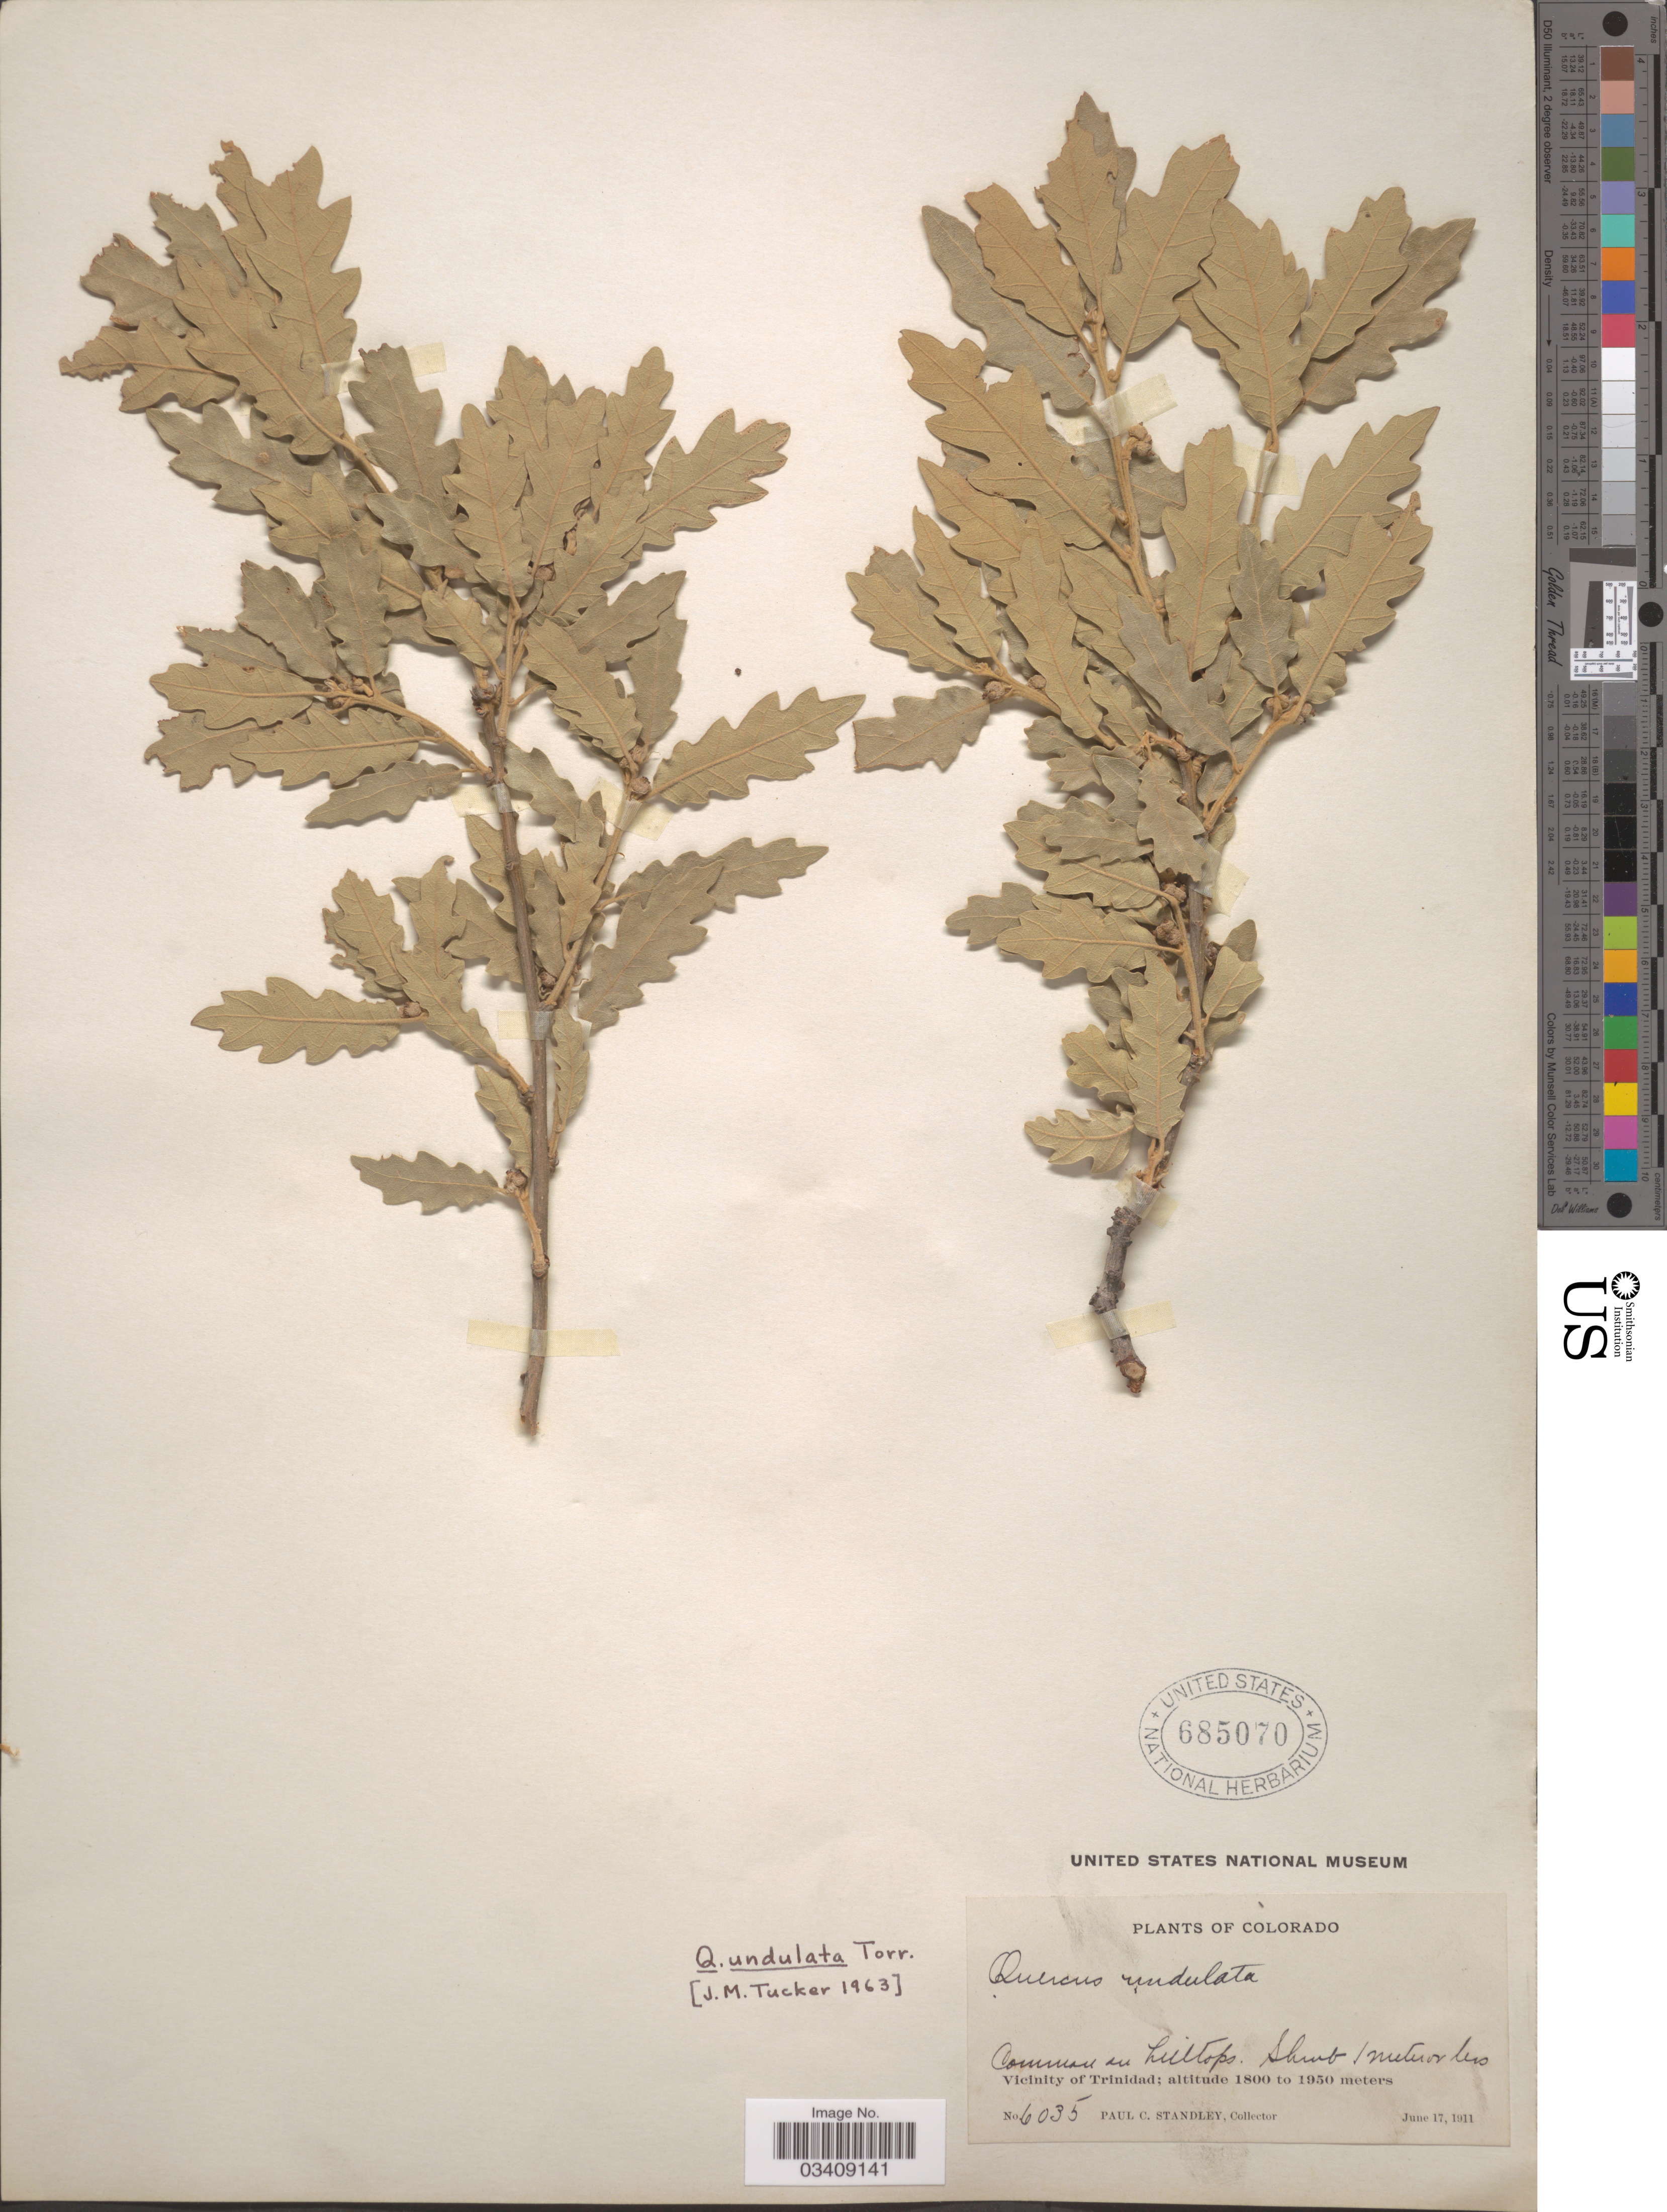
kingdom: Plantae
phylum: Tracheophyta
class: Magnoliopsida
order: Fagales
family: Fagaceae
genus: Quercus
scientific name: Quercus undulata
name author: Torr.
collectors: P. C. Standley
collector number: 6035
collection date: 1911-06-17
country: United States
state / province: Colorado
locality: Hilltops. Vicinity of Trinidad.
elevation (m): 1800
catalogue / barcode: US 685070